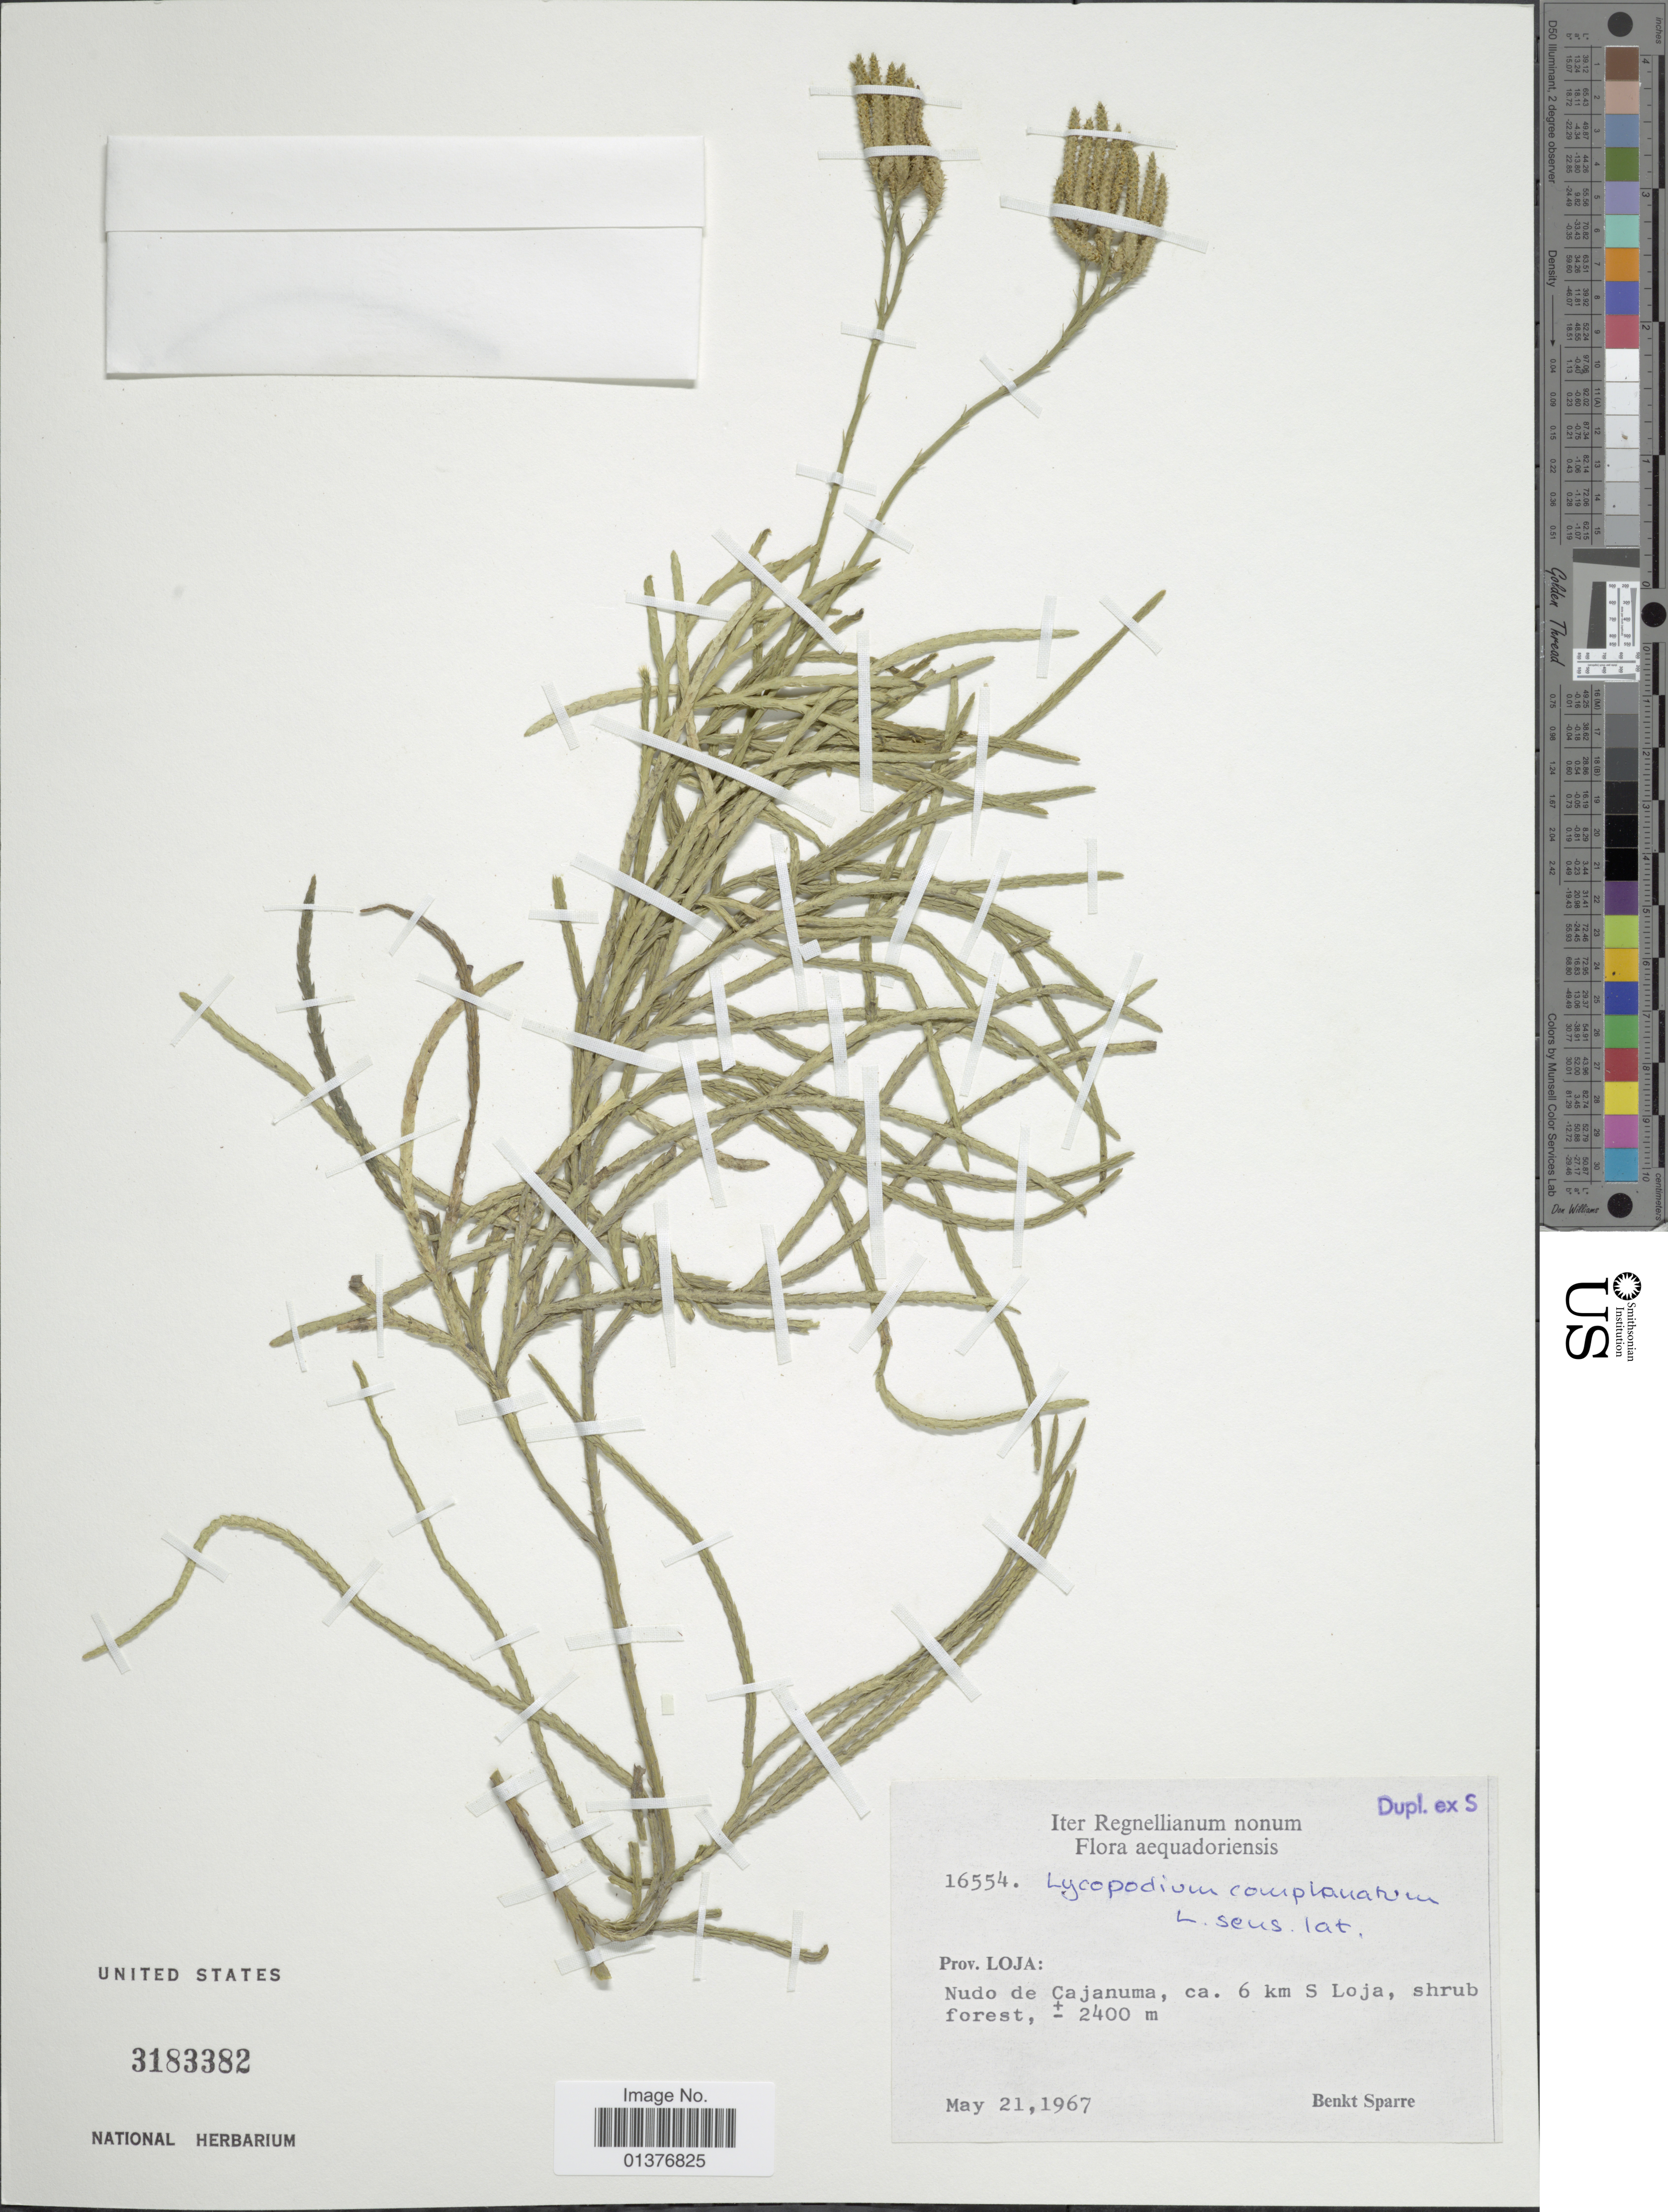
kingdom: Plantae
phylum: Tracheophyta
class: Lycopodiopsida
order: Lycopodiales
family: Lycopodiaceae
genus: Diphasiastrum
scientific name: Diphasiastrum thyoides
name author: (Humb. & Bonpl. ex Willd.) Holub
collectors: B. Sparre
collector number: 16554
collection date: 1967-05-21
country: Ecuador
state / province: Loja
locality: Nudo de Cajanuma, ca. 6km S Loja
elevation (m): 2400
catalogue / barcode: US 3183382